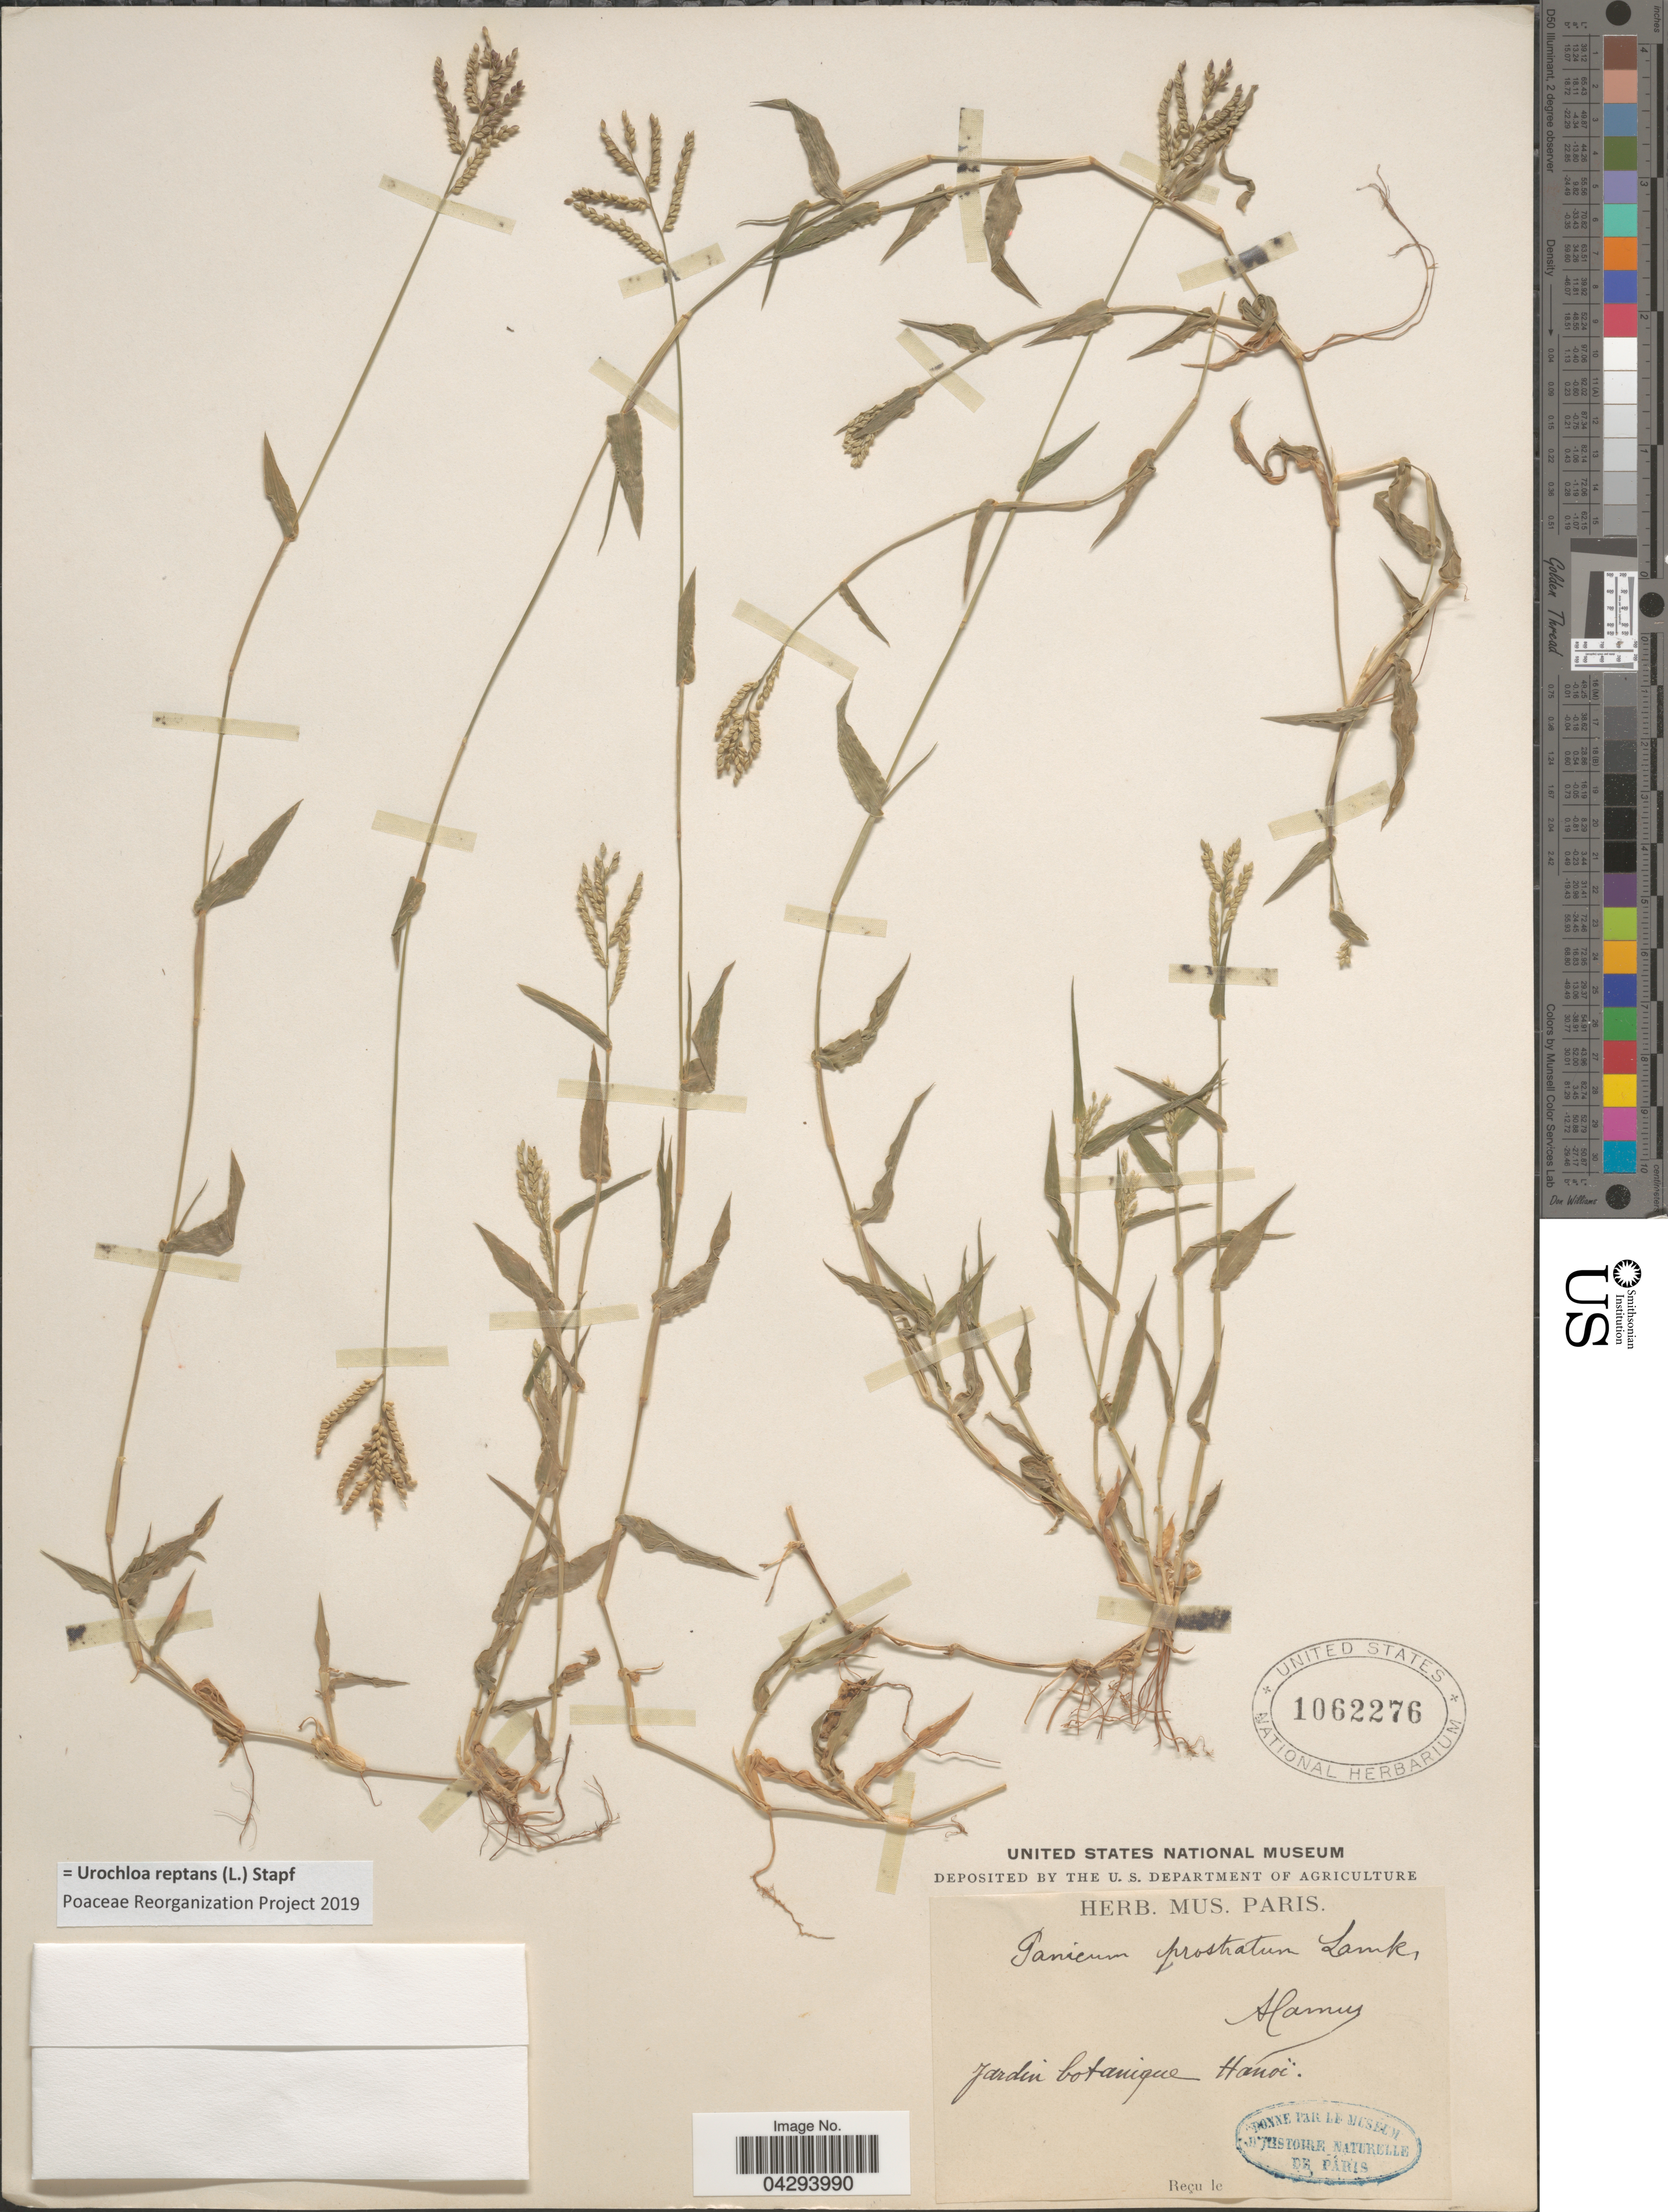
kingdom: Plantae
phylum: Tracheophyta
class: Liliopsida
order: Poales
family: Poaceae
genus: Urochloa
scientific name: Urochloa reptans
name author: (L.) Stapf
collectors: ex herb. Mus. Paris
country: Vietnam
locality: Jardin botanique Hanoi.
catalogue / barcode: US 1062276